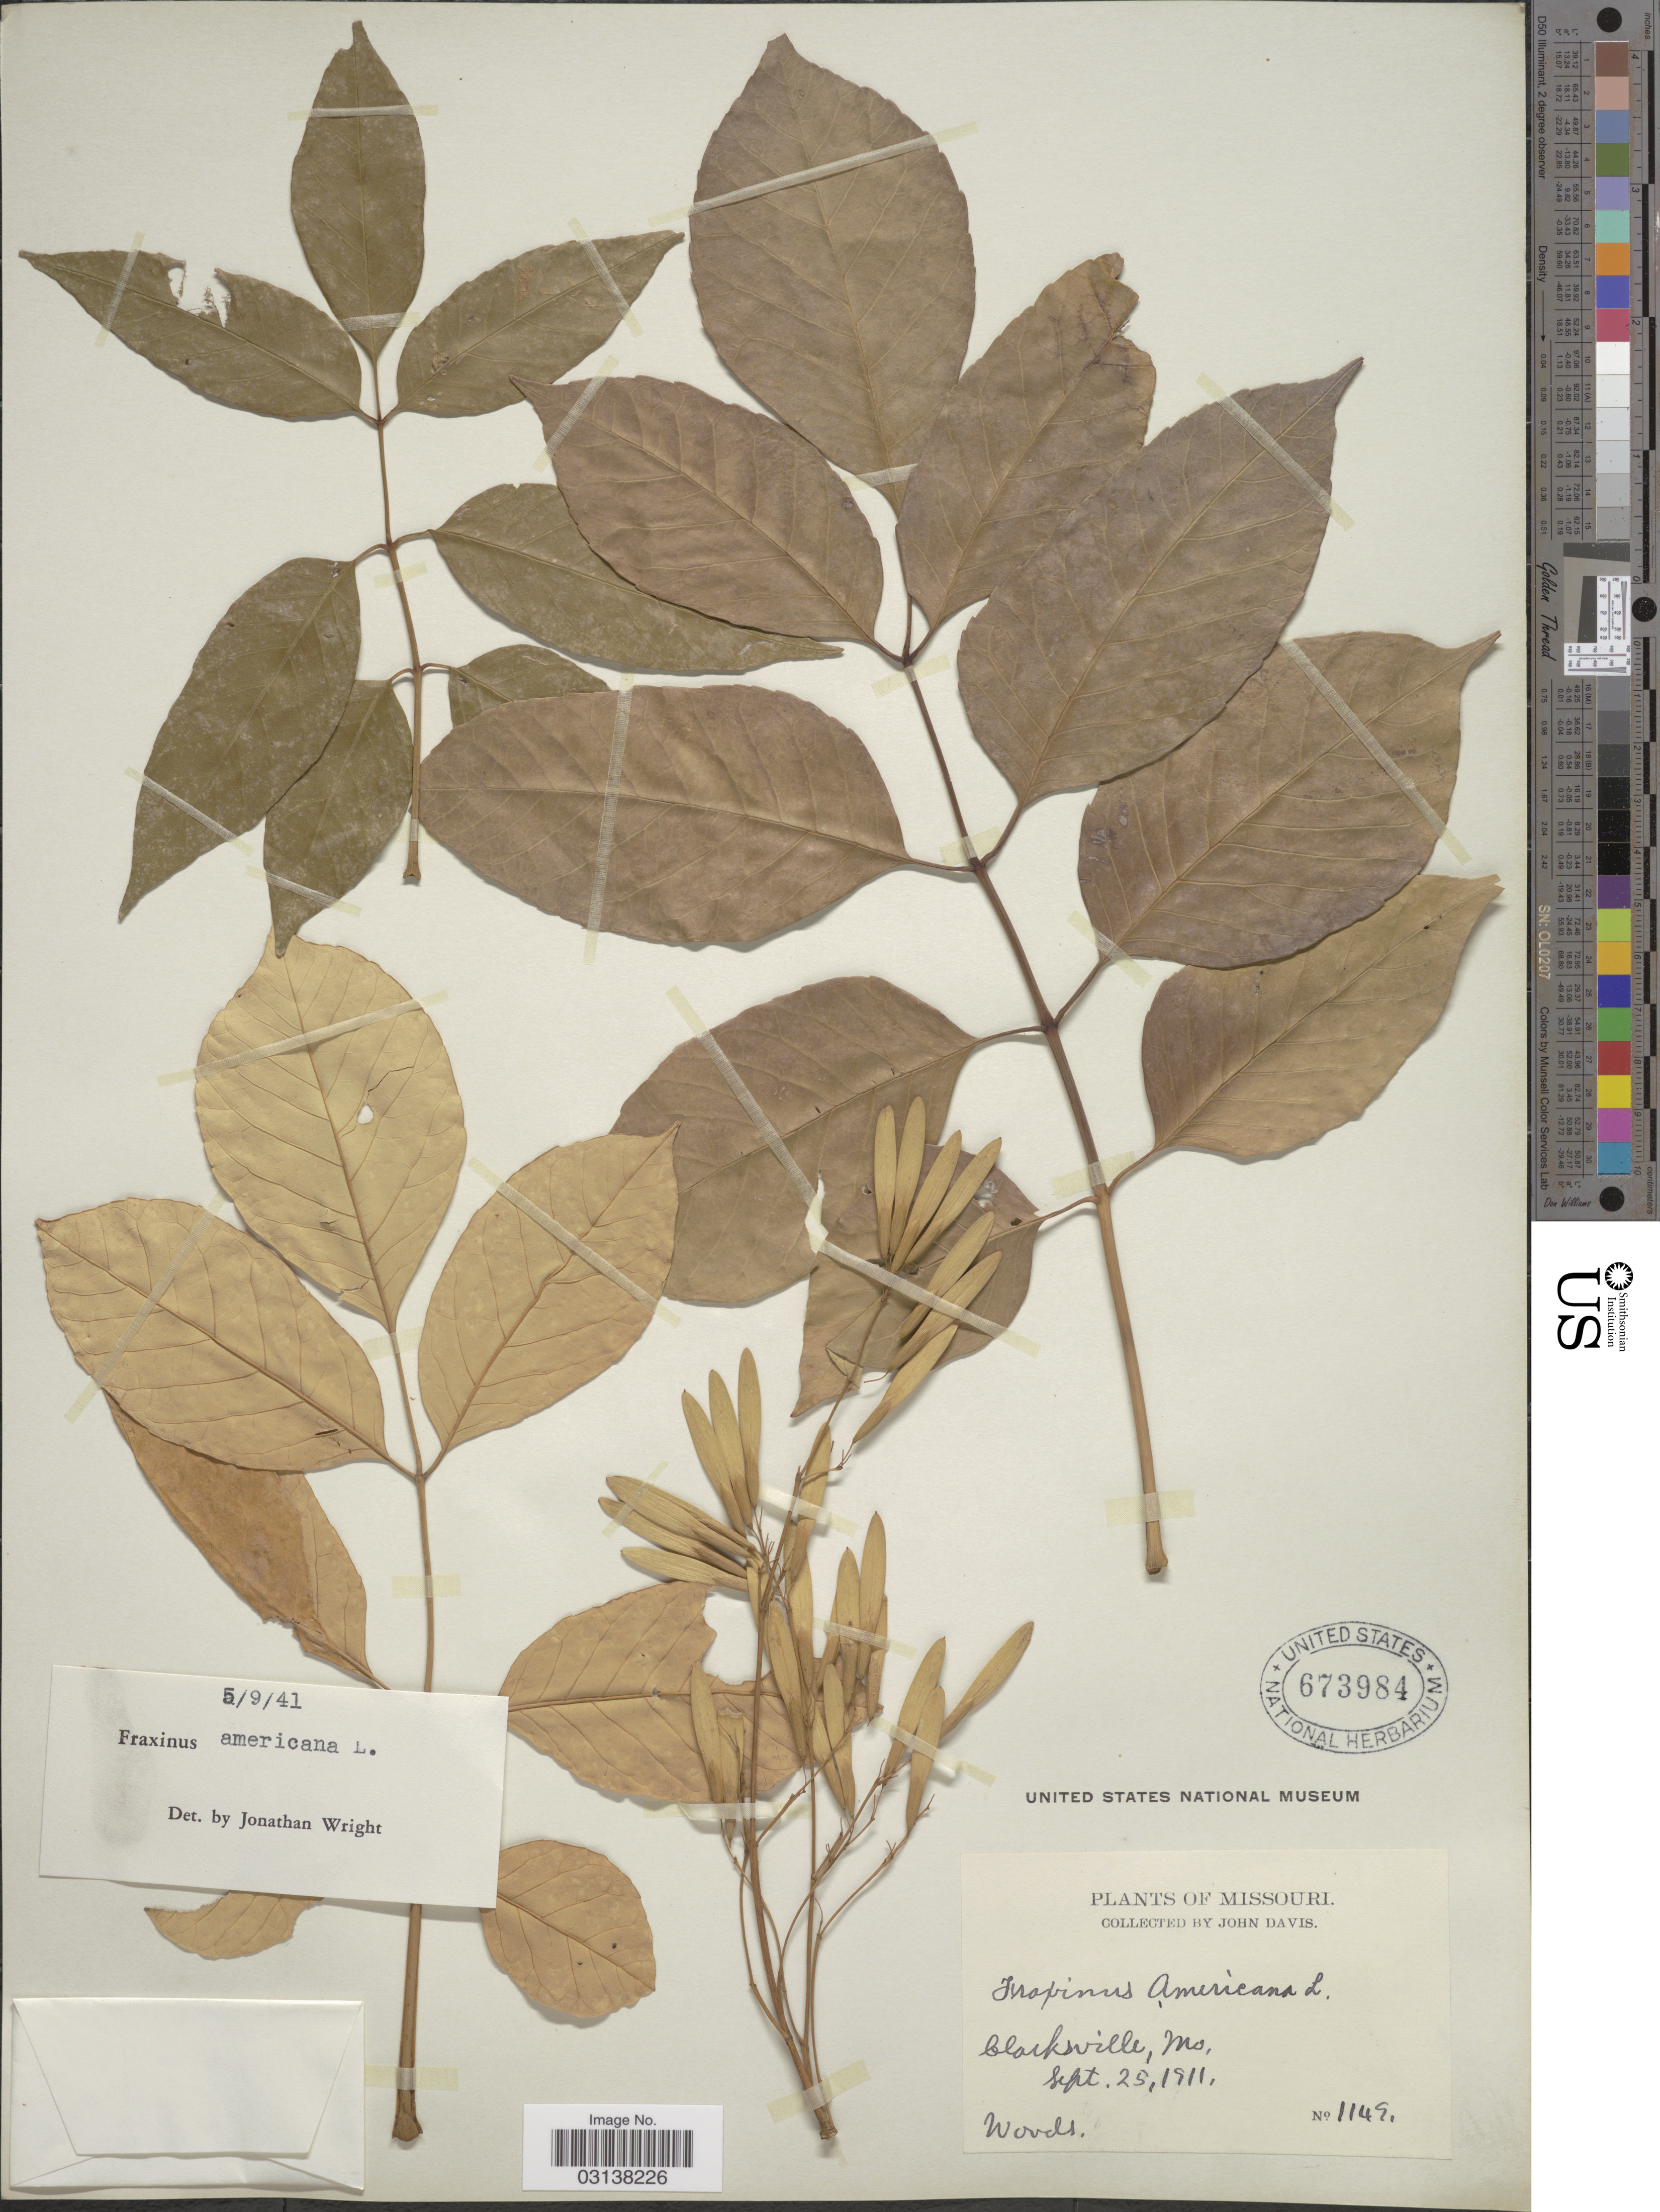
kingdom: Plantae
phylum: Tracheophyta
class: Magnoliopsida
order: Lamiales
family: Oleaceae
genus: Fraxinus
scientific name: Fraxinus americana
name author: L.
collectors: J. Davis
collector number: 1149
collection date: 1911-09-25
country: United States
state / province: Missouri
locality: Clarksville.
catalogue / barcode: US 673984